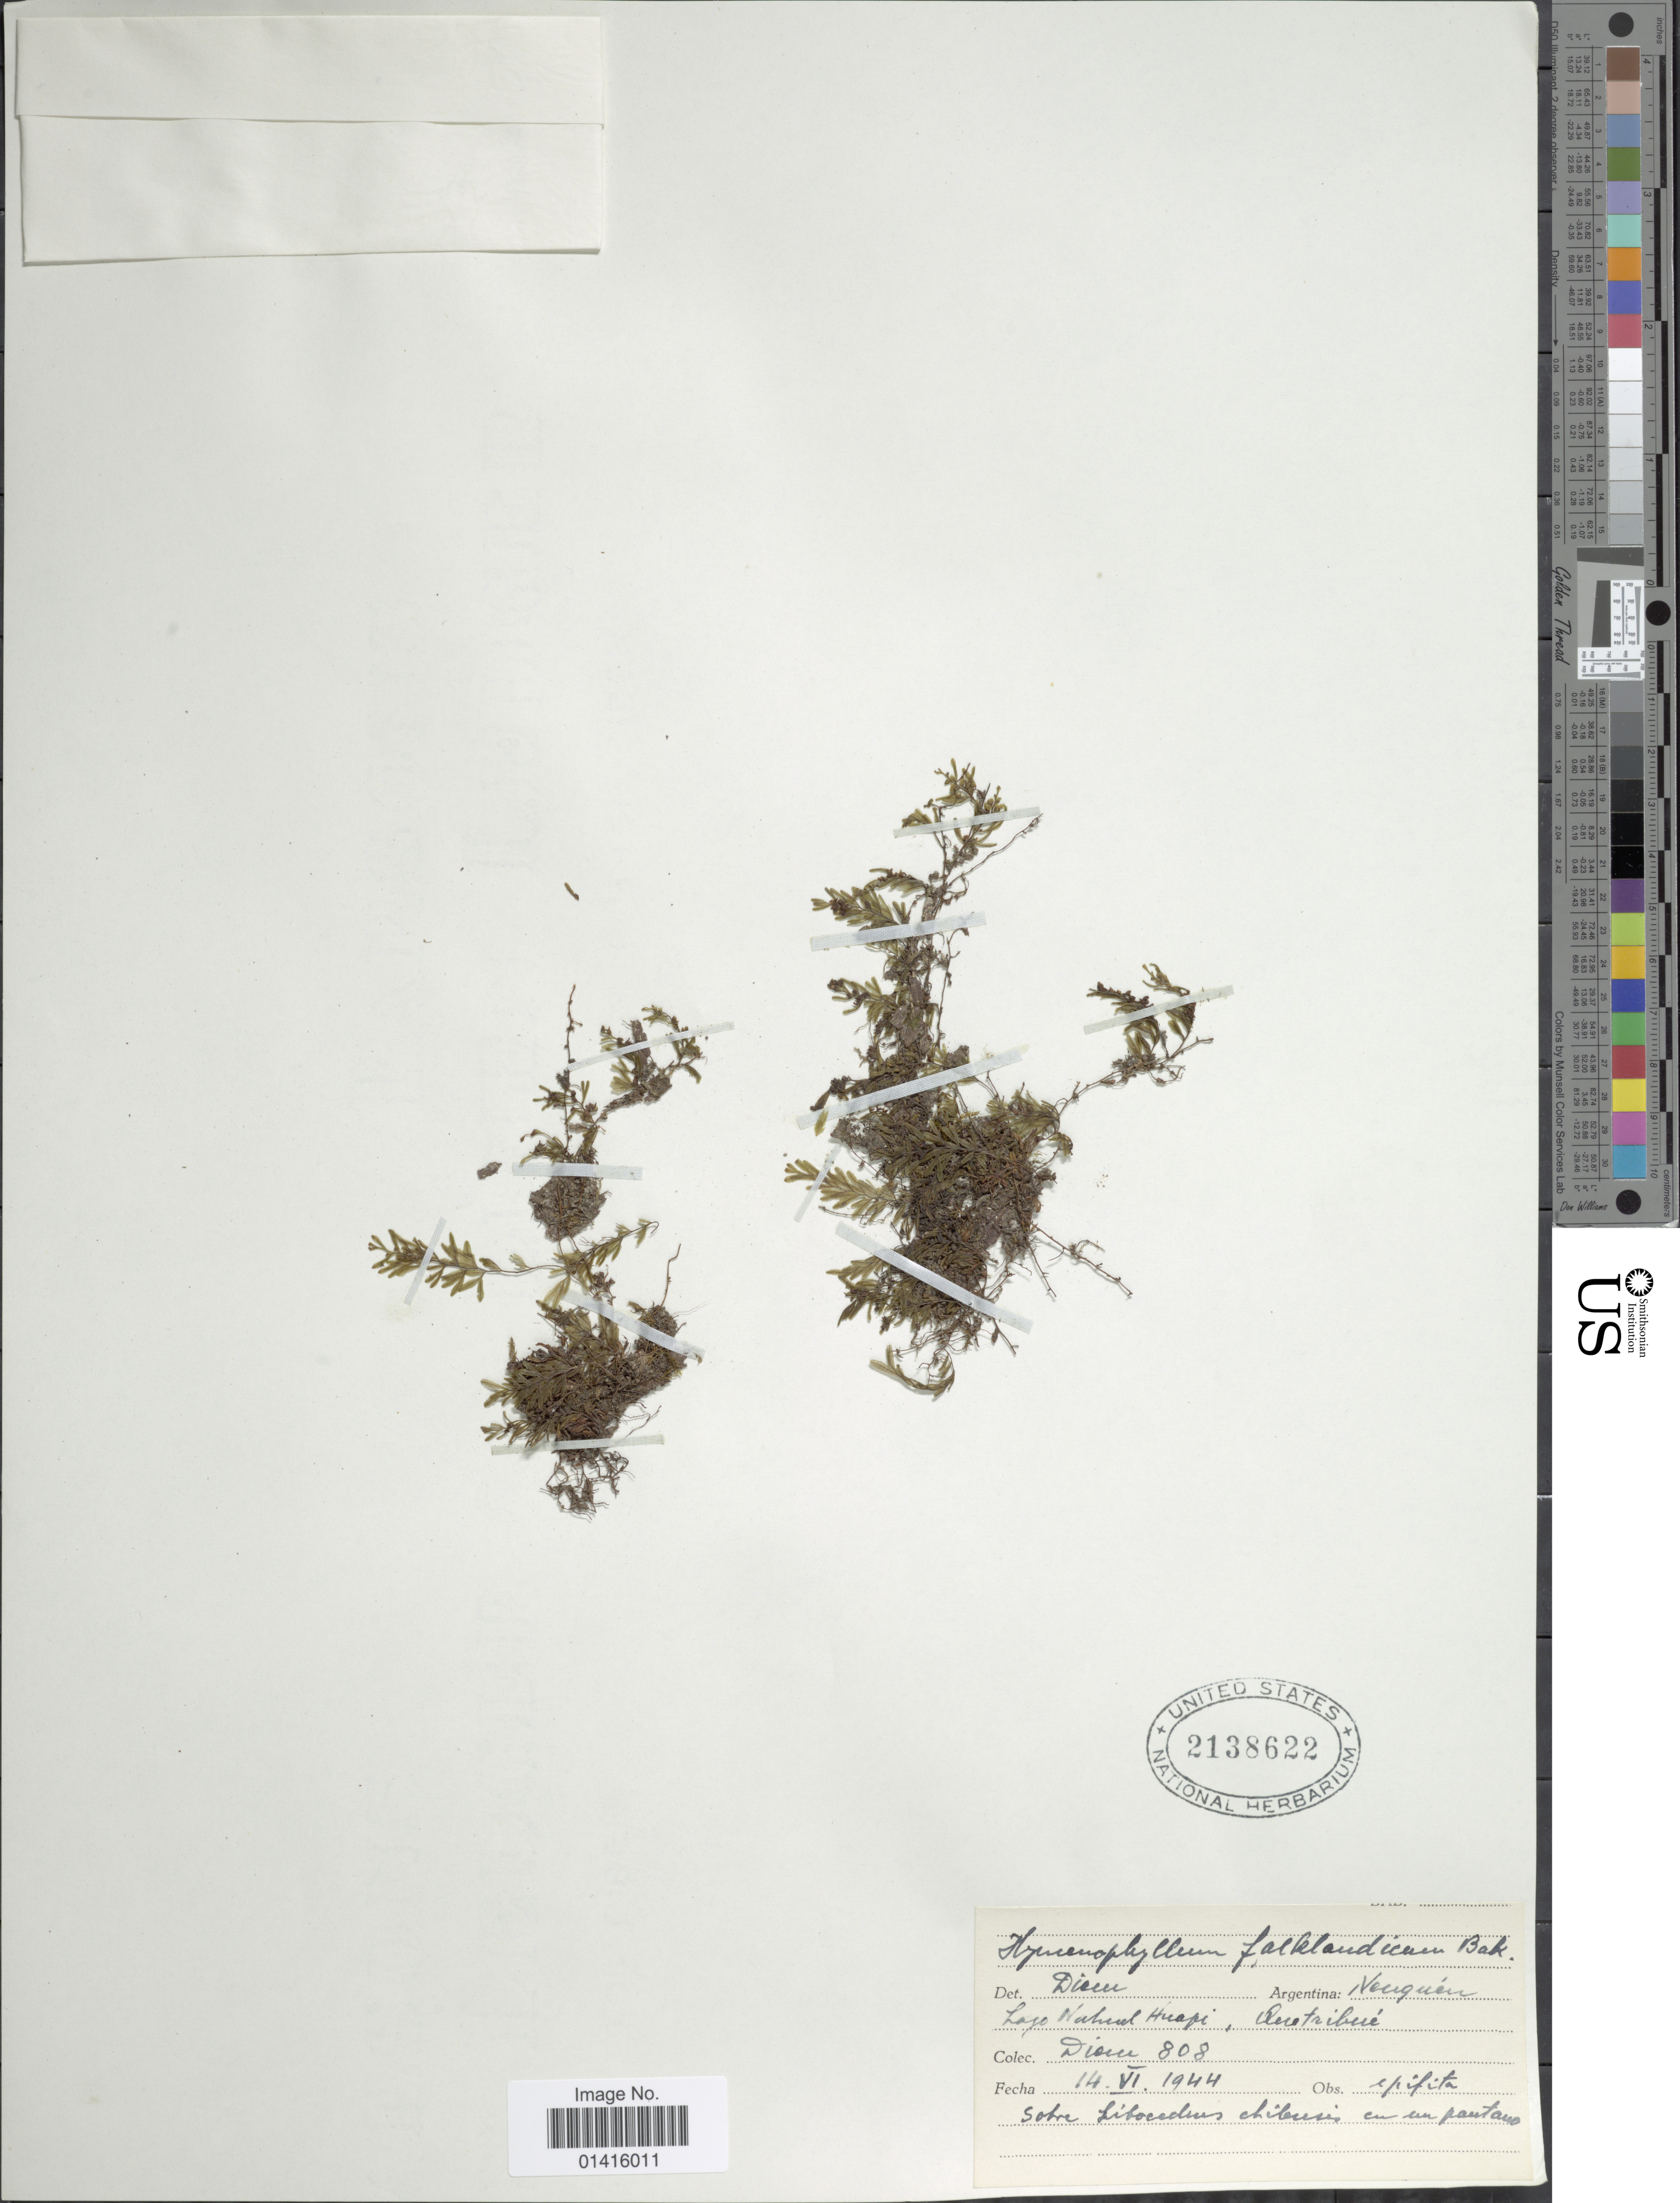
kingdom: Plantae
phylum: Tracheophyta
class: Polypodiopsida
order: Hymenophyllales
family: Hymenophyllaceae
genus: Hymenophyllum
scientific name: Hymenophyllum falklandicum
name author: Baker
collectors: J. Diem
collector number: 808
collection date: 1944-06-14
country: Argentina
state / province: Neuquen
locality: Argentina: Neuquén, lago Nahuel Huapi, Quetrihue.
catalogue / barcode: US 2138622